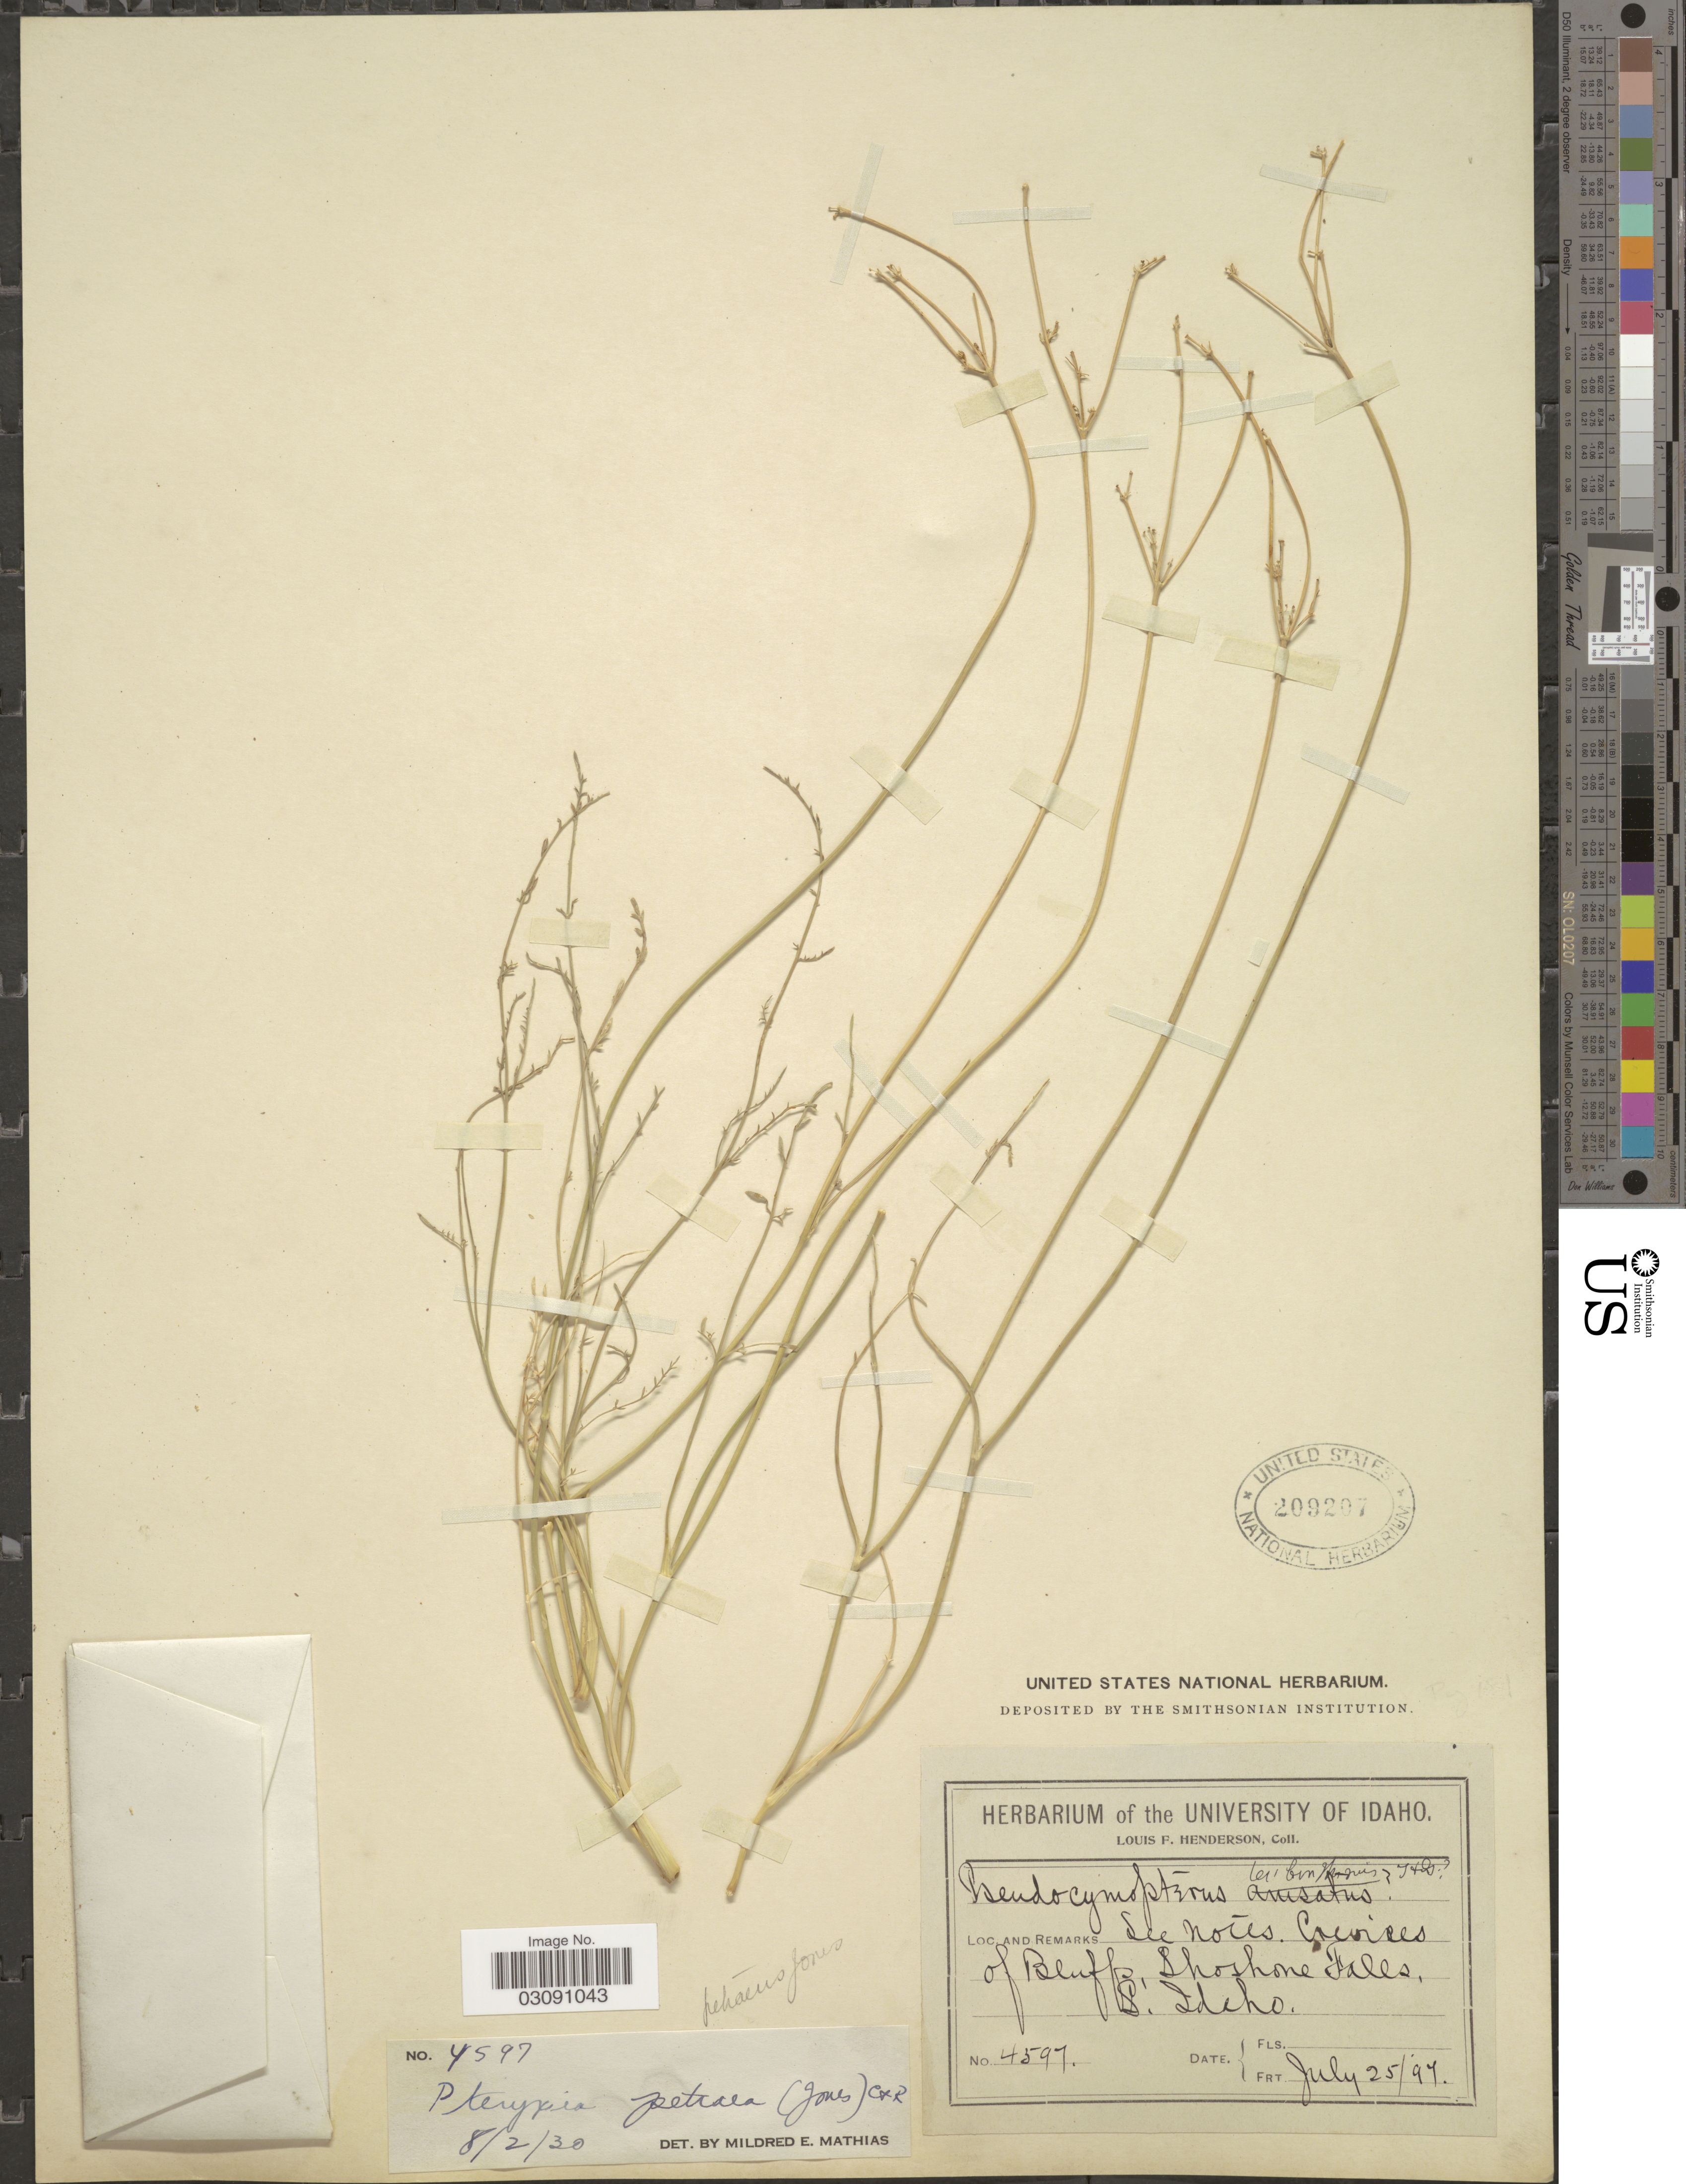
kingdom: Plantae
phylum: Tracheophyta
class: Magnoliopsida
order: Apiales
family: Apiaceae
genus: Pteryxia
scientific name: Pteryxia petraea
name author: (M.E. Jones) J.M. Coult. & Rose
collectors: L. Henderson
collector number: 4597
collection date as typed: Transcribed d/m/y: 25/7/97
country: United States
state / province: Idaho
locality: Crevices of Bluffs, Shoshone Falls. S. Idaho.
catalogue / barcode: US 209207